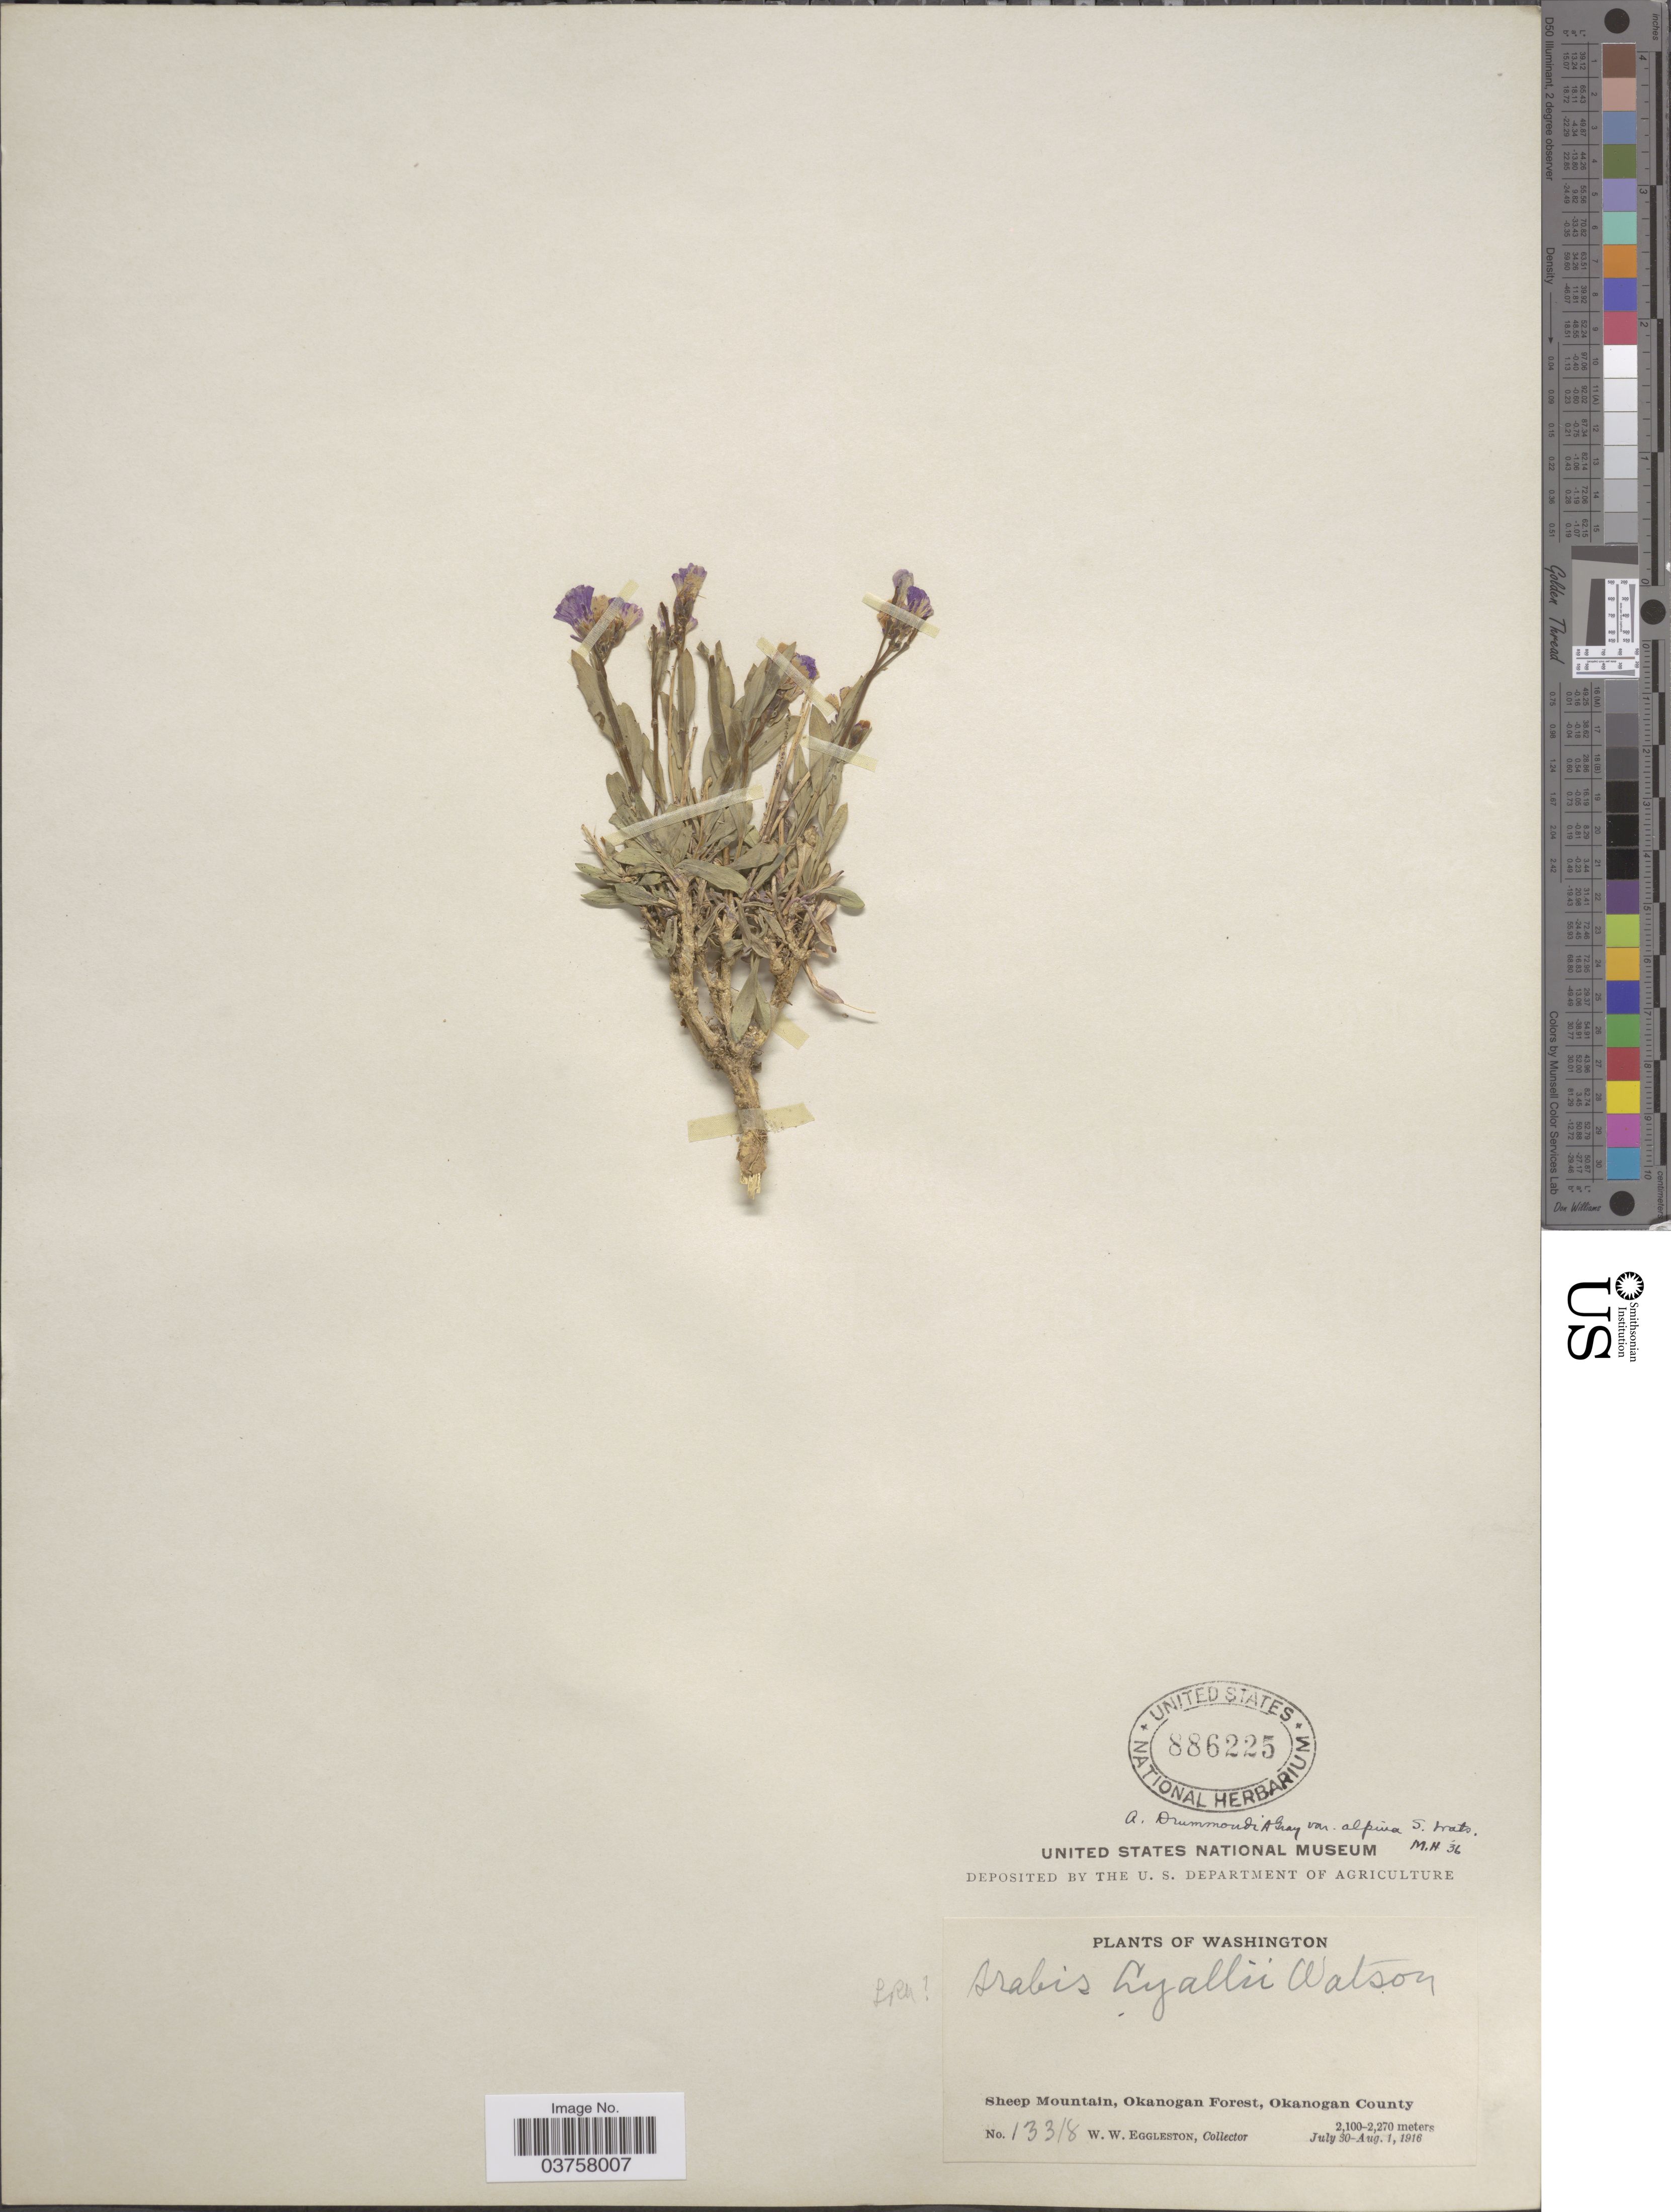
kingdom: Plantae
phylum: Tracheophyta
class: Magnoliopsida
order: Brassicales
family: Brassicaceae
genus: Arabis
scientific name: Arabis lyallii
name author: S. Watson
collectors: W. W. Eggleston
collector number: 13318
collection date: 1916-07-30/1916-08-01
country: United States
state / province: Washington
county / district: Okanogan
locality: Sheep mountain, Okanogan Forest, Okanogan County.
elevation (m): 2100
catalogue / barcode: US 886225